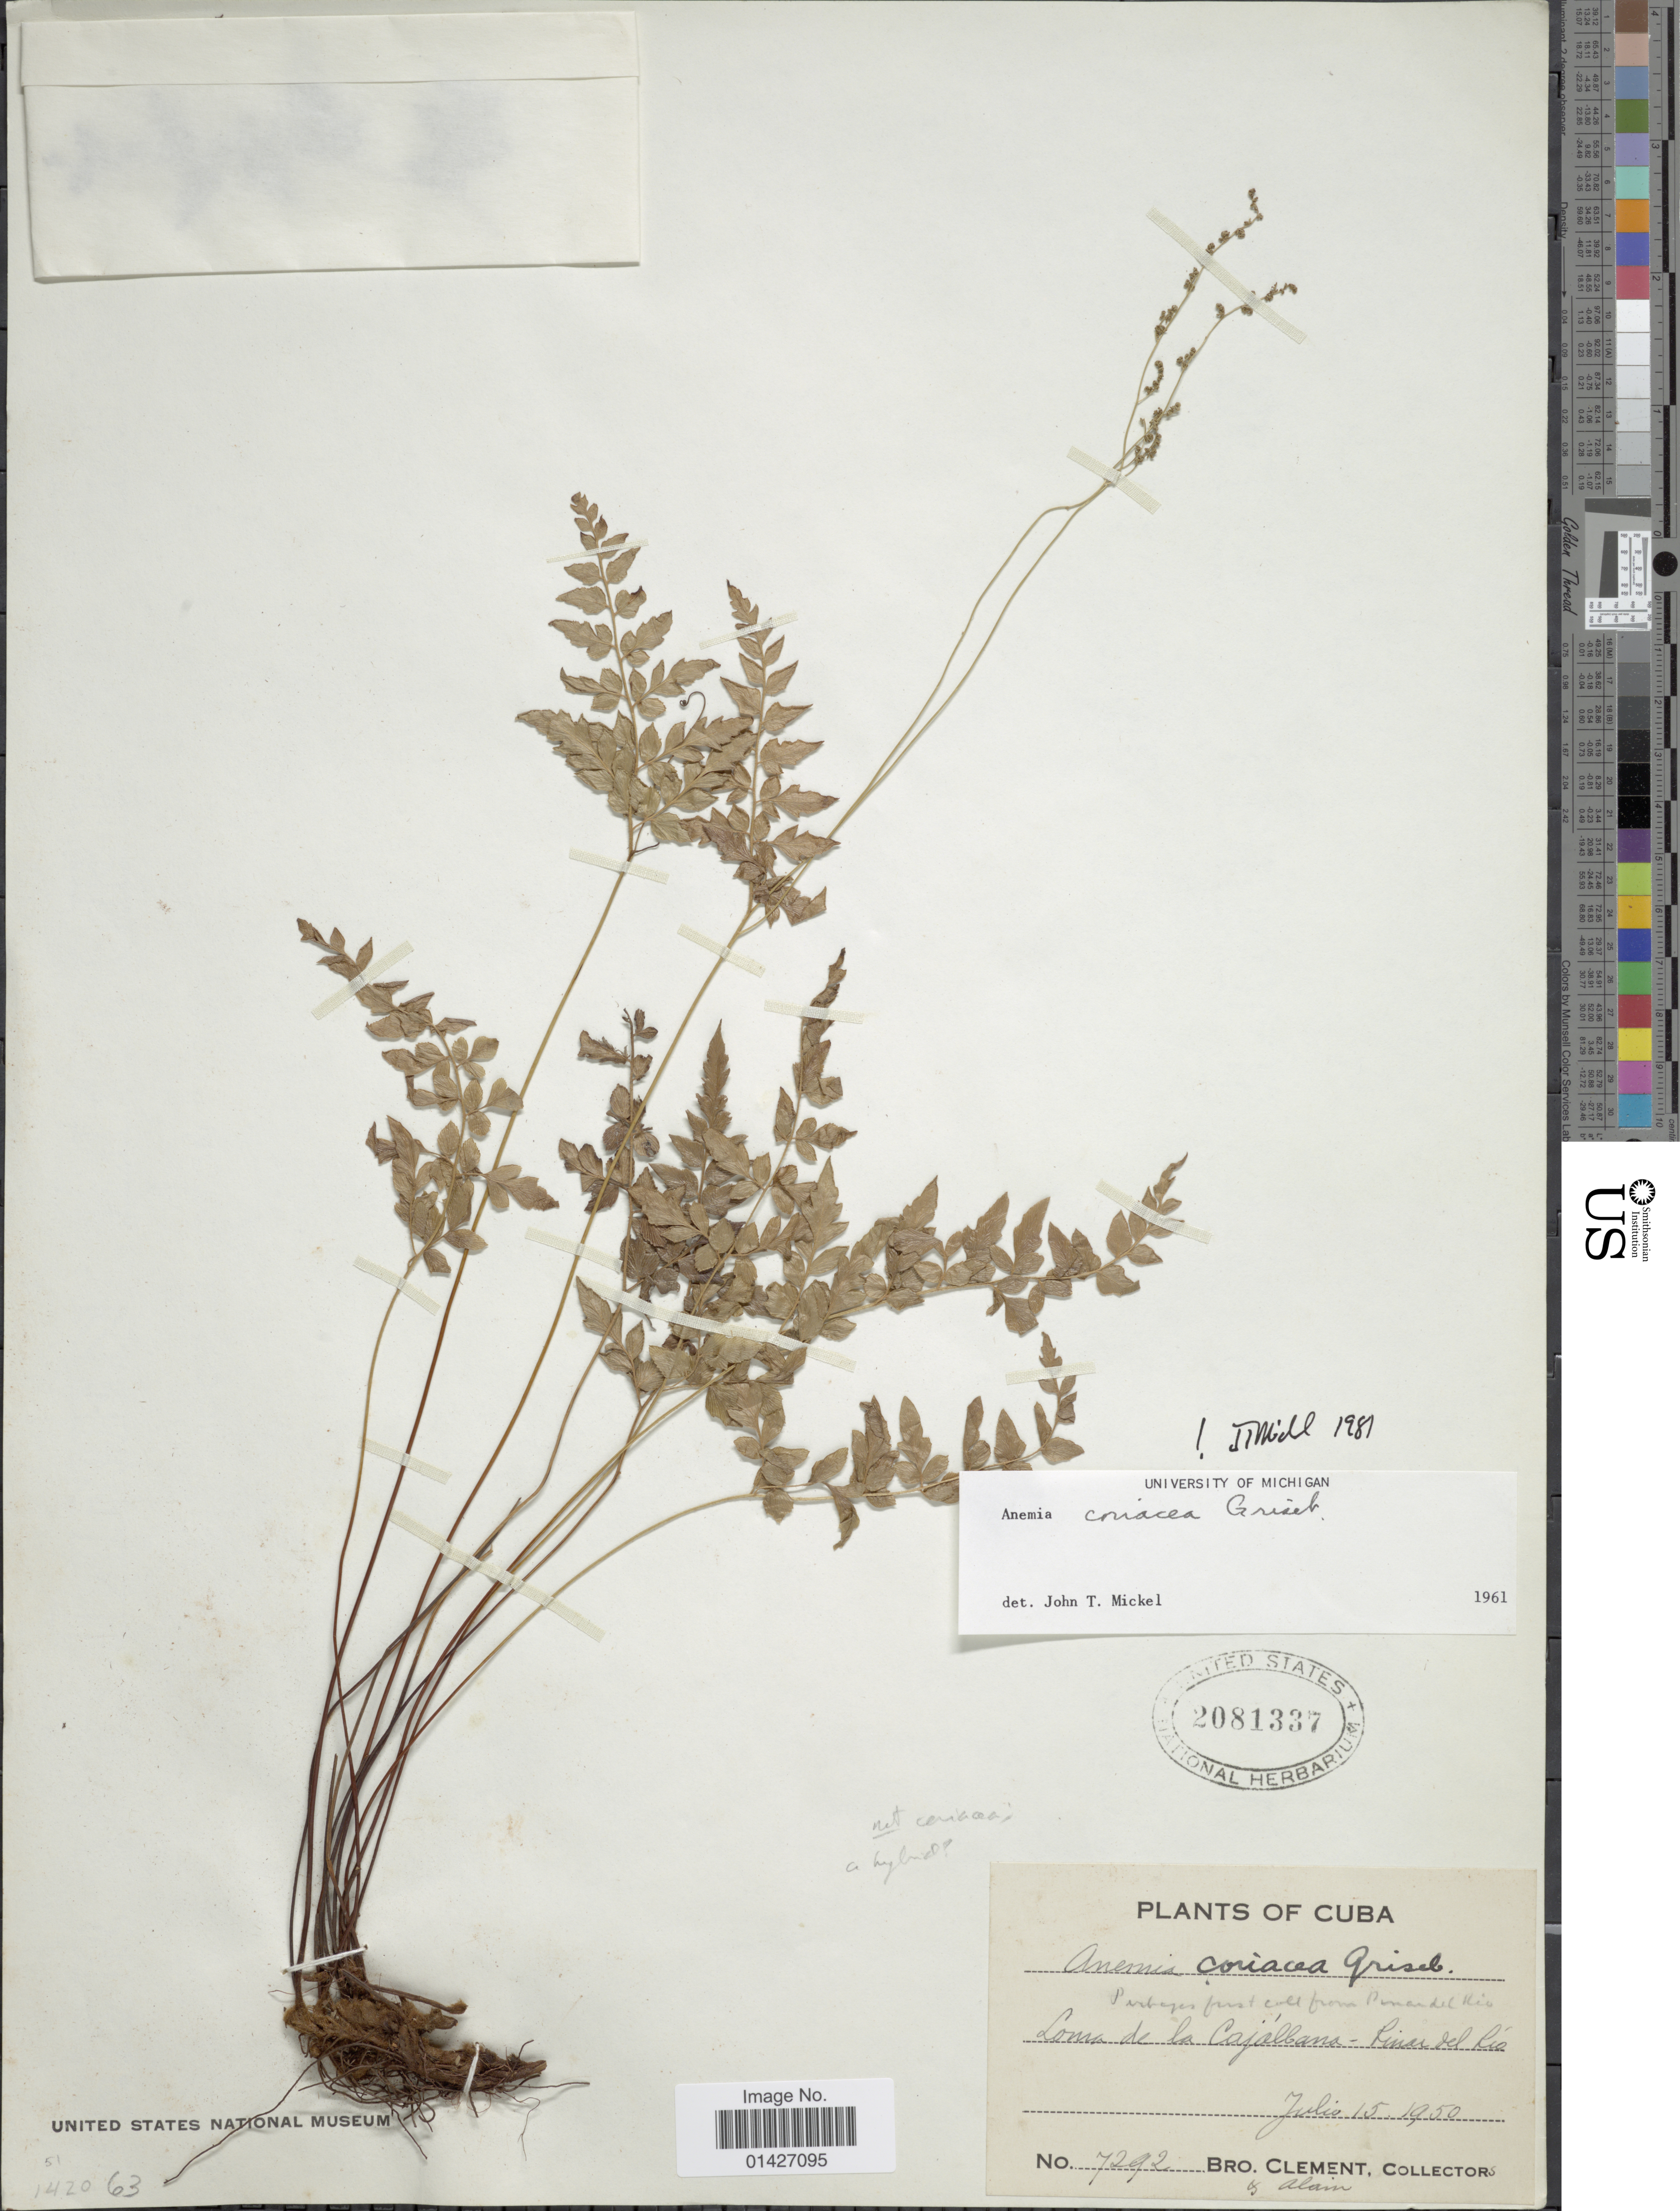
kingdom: Plantae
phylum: Tracheophyta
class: Polypodiopsida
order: Schizaeales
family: Anemiaceae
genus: Anemia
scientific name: Anemia coriacea f. coriacea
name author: Griseb.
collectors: B. Clement & Alain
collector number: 7292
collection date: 1950-07-15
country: Cuba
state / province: Pinar del Río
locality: Loma de la Cajalbana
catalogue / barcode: US 2081337